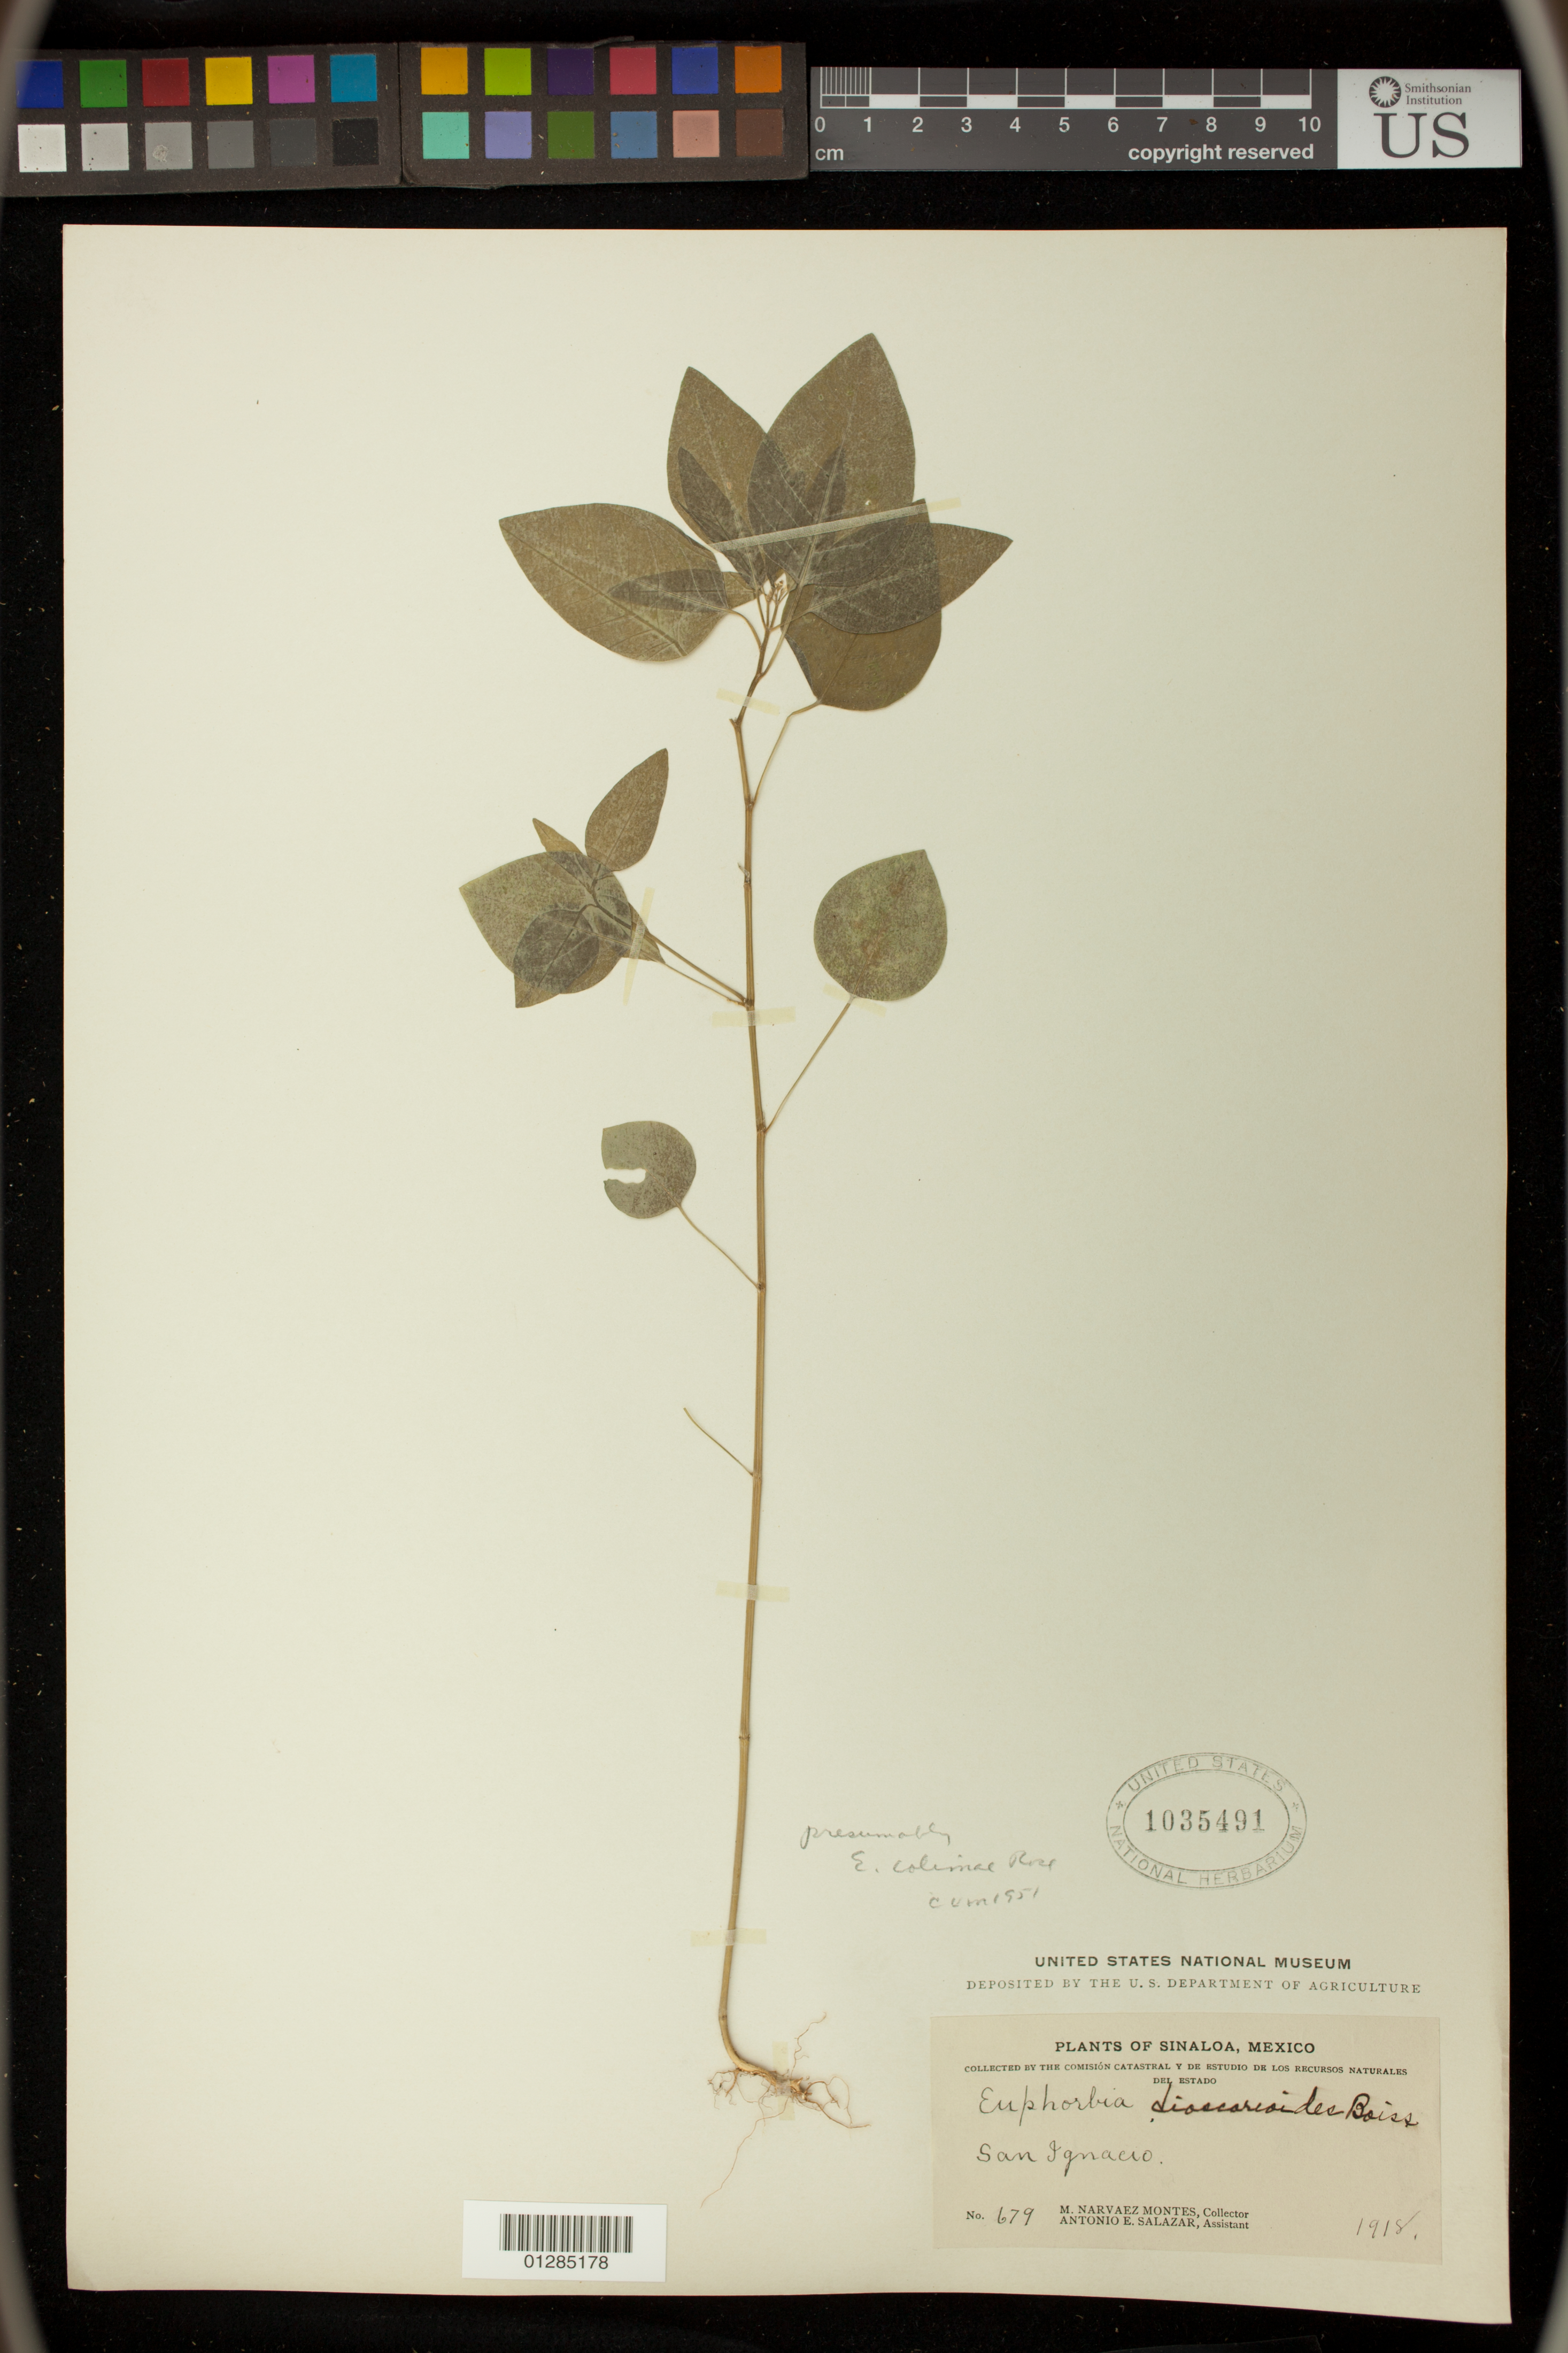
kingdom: Plantae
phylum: Tracheophyta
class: Magnoliopsida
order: Malpighiales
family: Euphorbiaceae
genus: Euphorbia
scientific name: Euphorbia graminea var. graminea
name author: Jacq.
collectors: M. Montes & A. E. Salazar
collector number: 679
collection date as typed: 1918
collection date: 1918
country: Mexico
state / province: Sinaloa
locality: San ignacio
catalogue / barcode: US 1035491